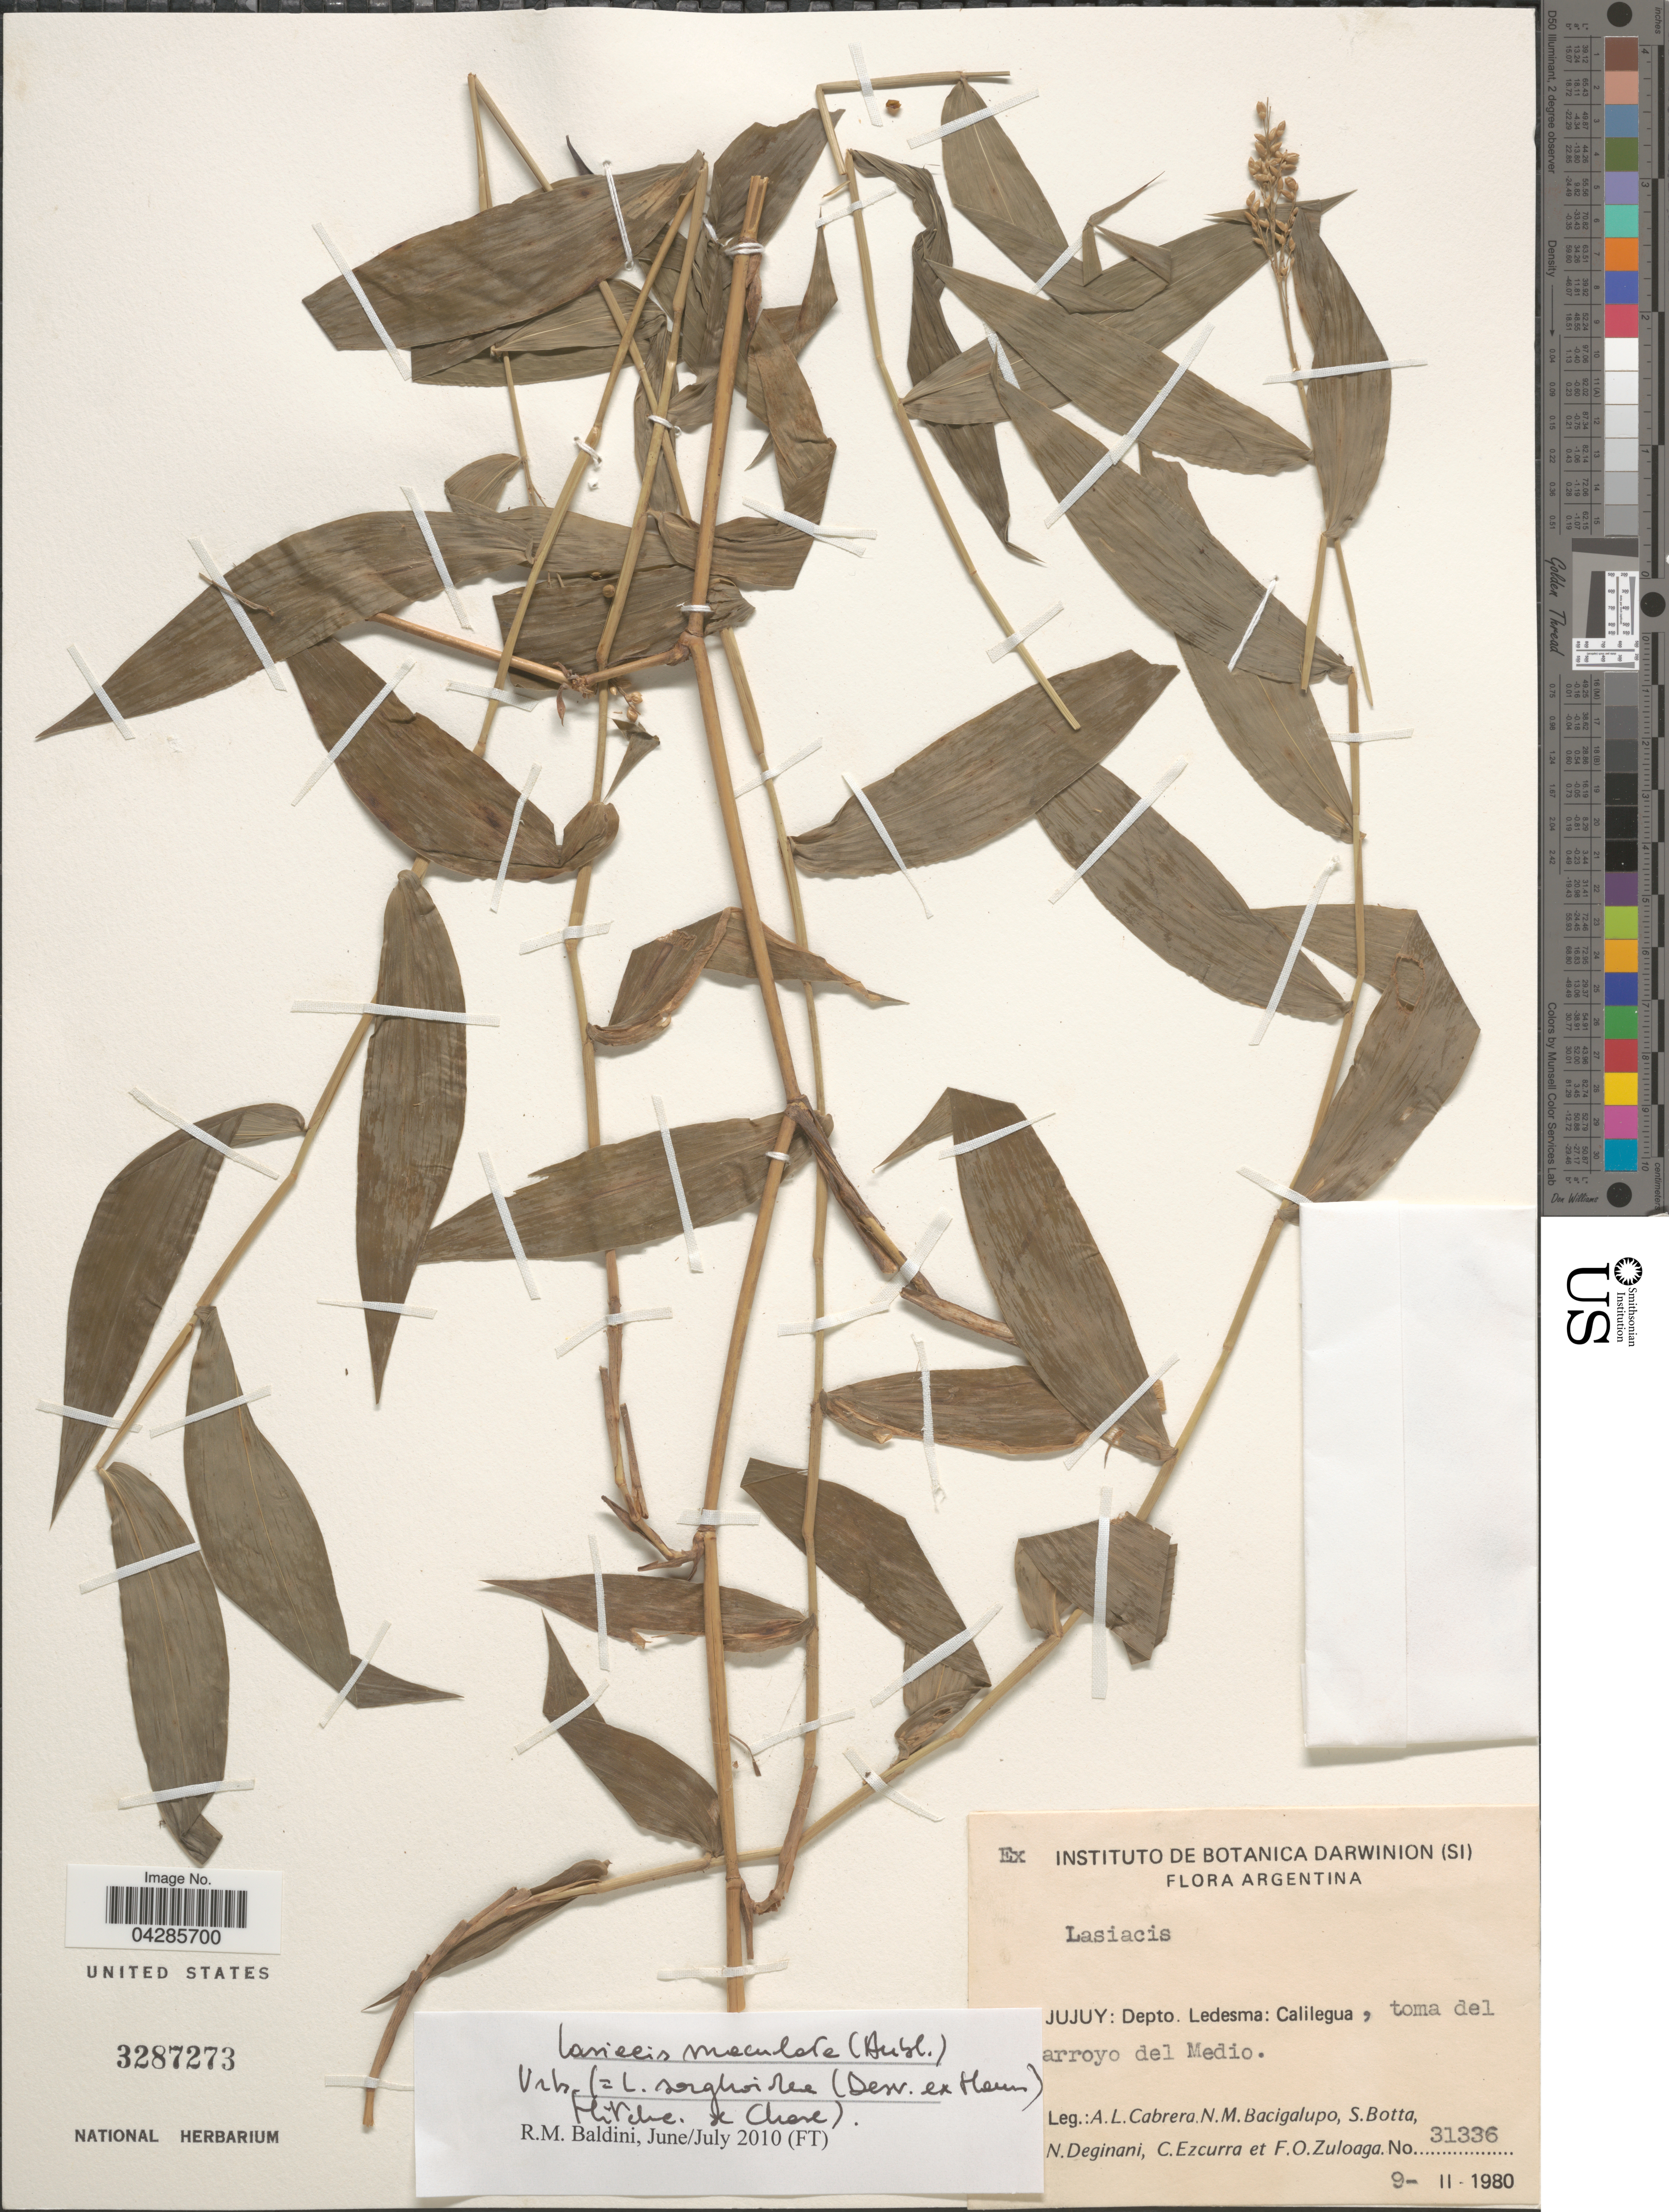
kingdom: Plantae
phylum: Tracheophyta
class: Liliopsida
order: Poales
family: Poaceae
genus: Lasiacis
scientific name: Lasiacis sorghoidea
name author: (Desv. ex Ham.) Hitchc. & Chase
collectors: A. L. Cabrera, N. M. Bacigalupo, S. Botta, N. Deginani & et al.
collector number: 31336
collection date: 1980-02-09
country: Argentina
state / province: Jujuy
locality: Depto. Ledesma, Calilegua, toma del arroyo del Medio.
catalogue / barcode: US 3287273